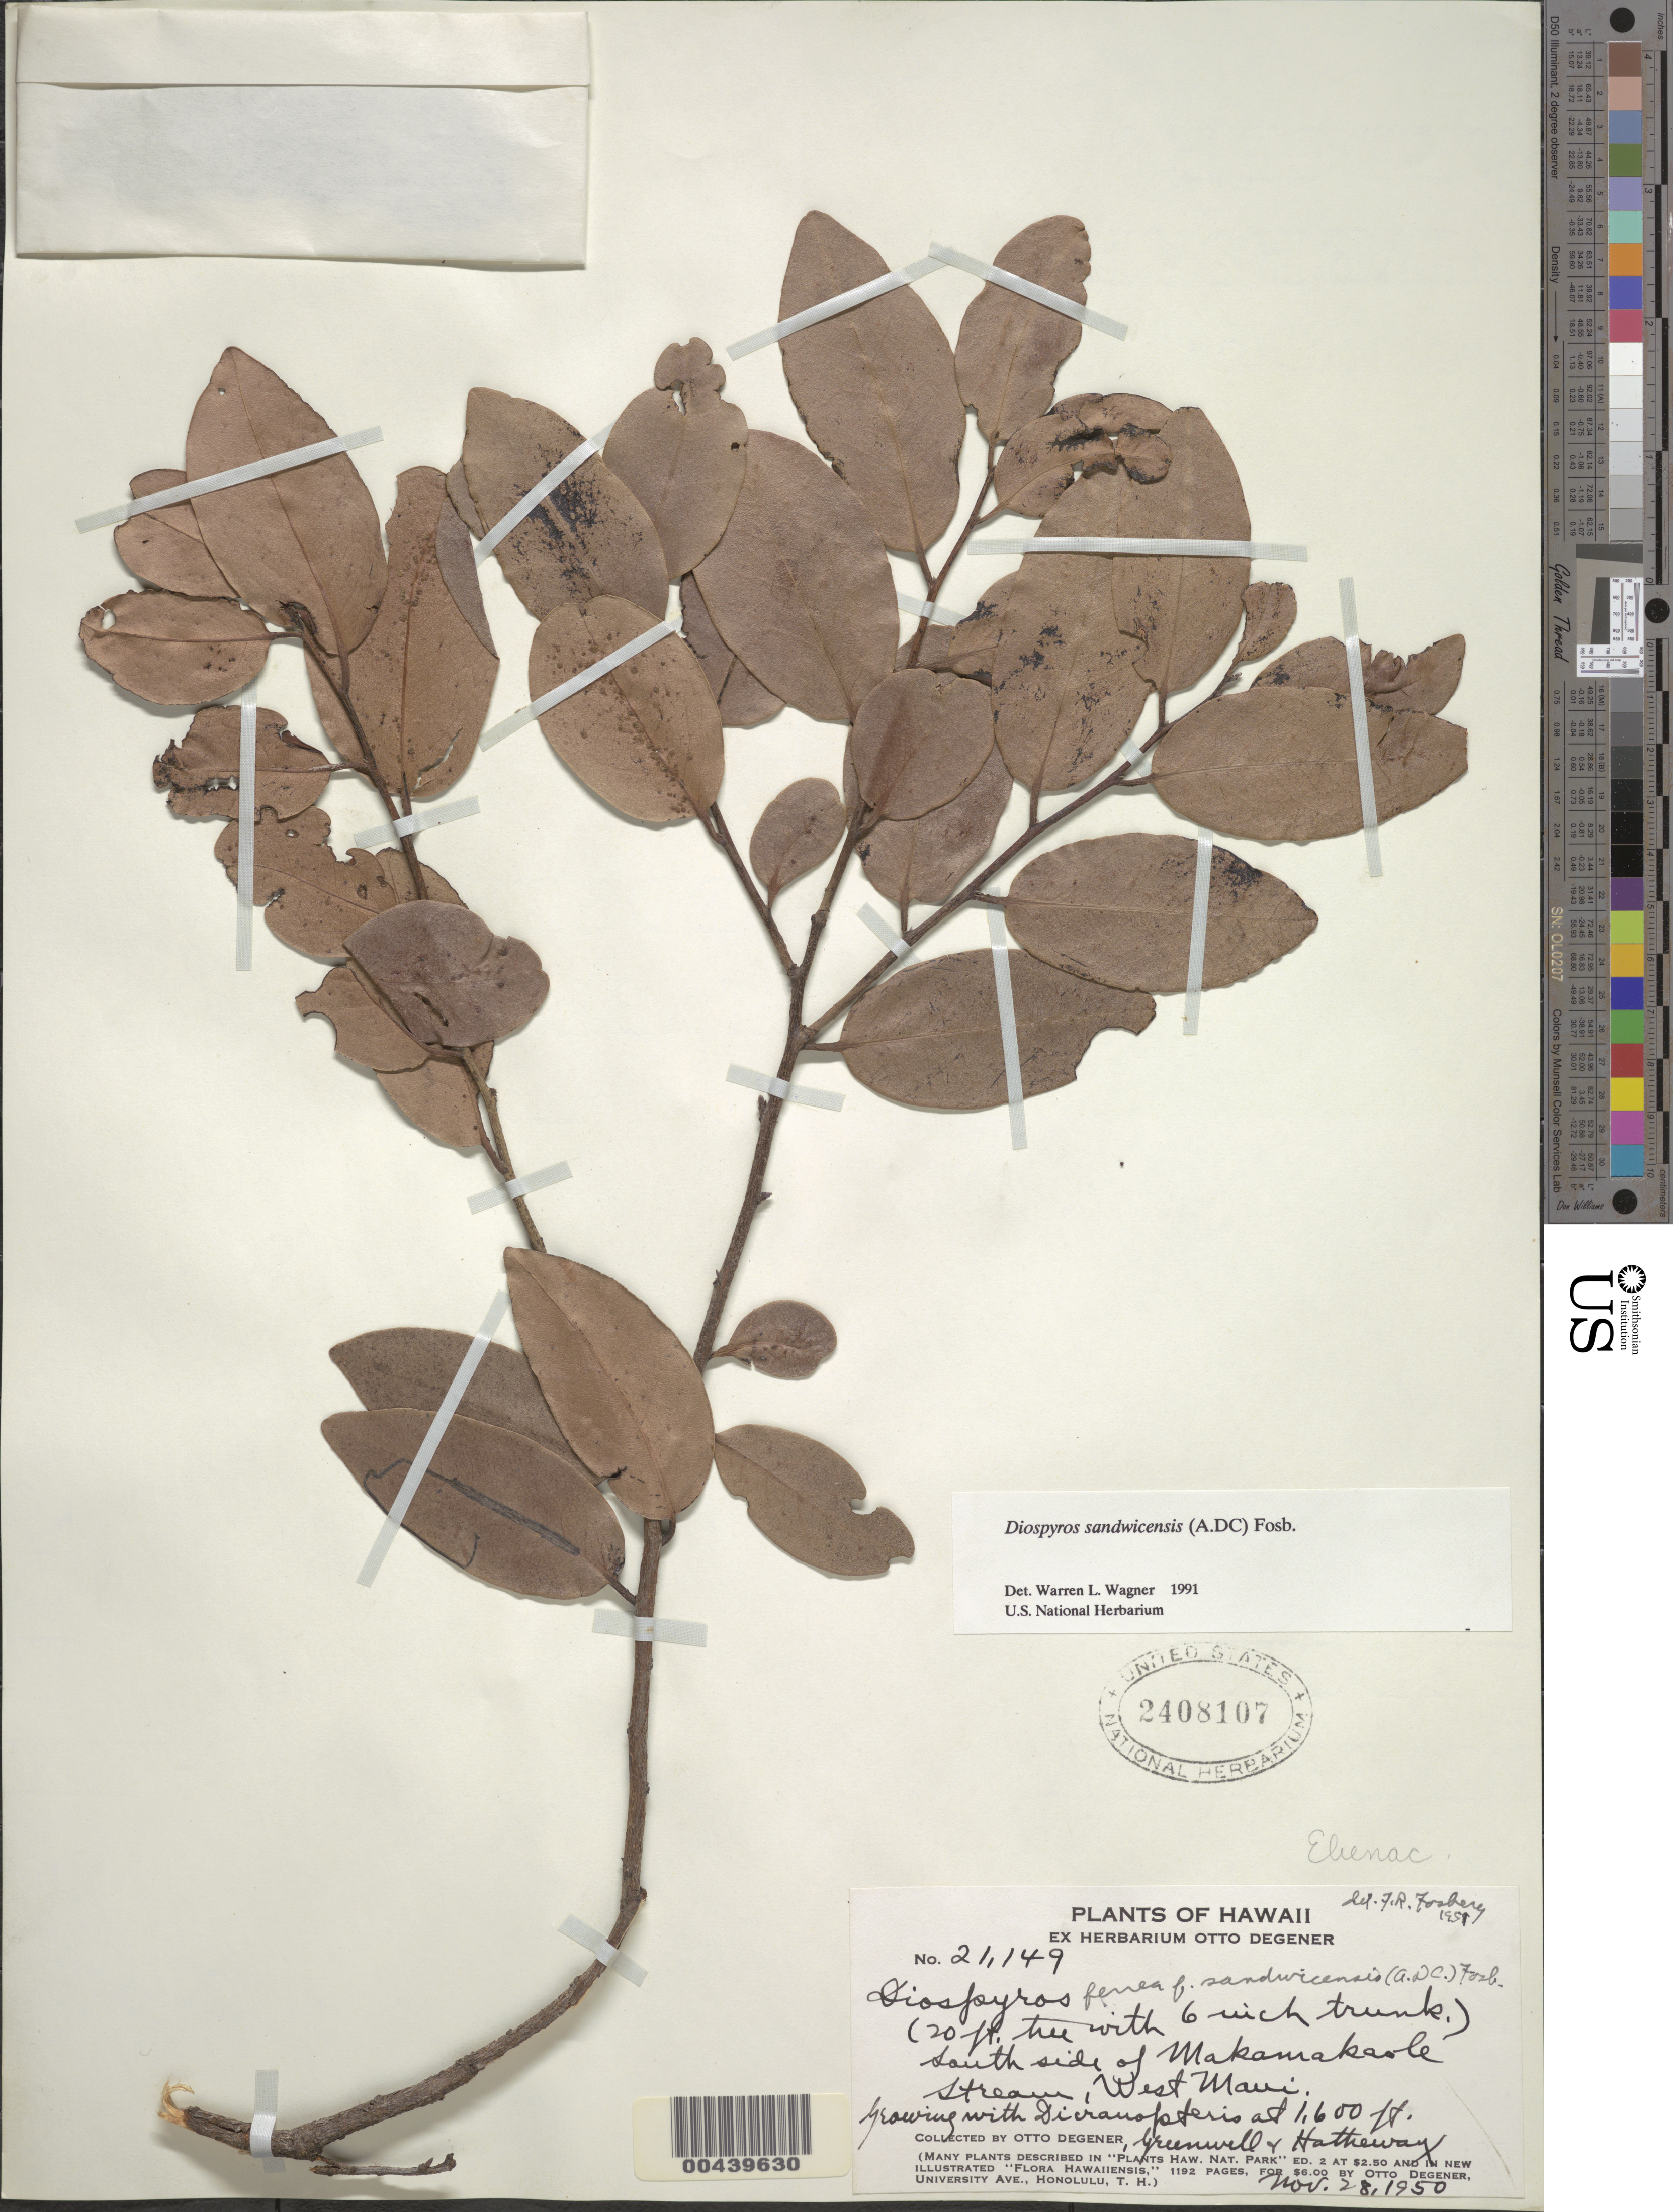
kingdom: Plantae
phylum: Tracheophyta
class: Magnoliopsida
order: Ericales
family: Ebenaceae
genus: Diospyros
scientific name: Diospyros sandwicensis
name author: (A. DC.) Fosberg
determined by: Wagner, W. L., (BOT), Smithsonian Institution - National Museum of Natural History (UNITED STATES)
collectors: O. Degener & H. Greenwell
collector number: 21149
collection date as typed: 28 Nov 1950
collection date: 1950-11-28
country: United States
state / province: Hawaii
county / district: Maui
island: Maui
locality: S side of Makamakaole Stream, W Maui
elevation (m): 488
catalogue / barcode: US 2408107